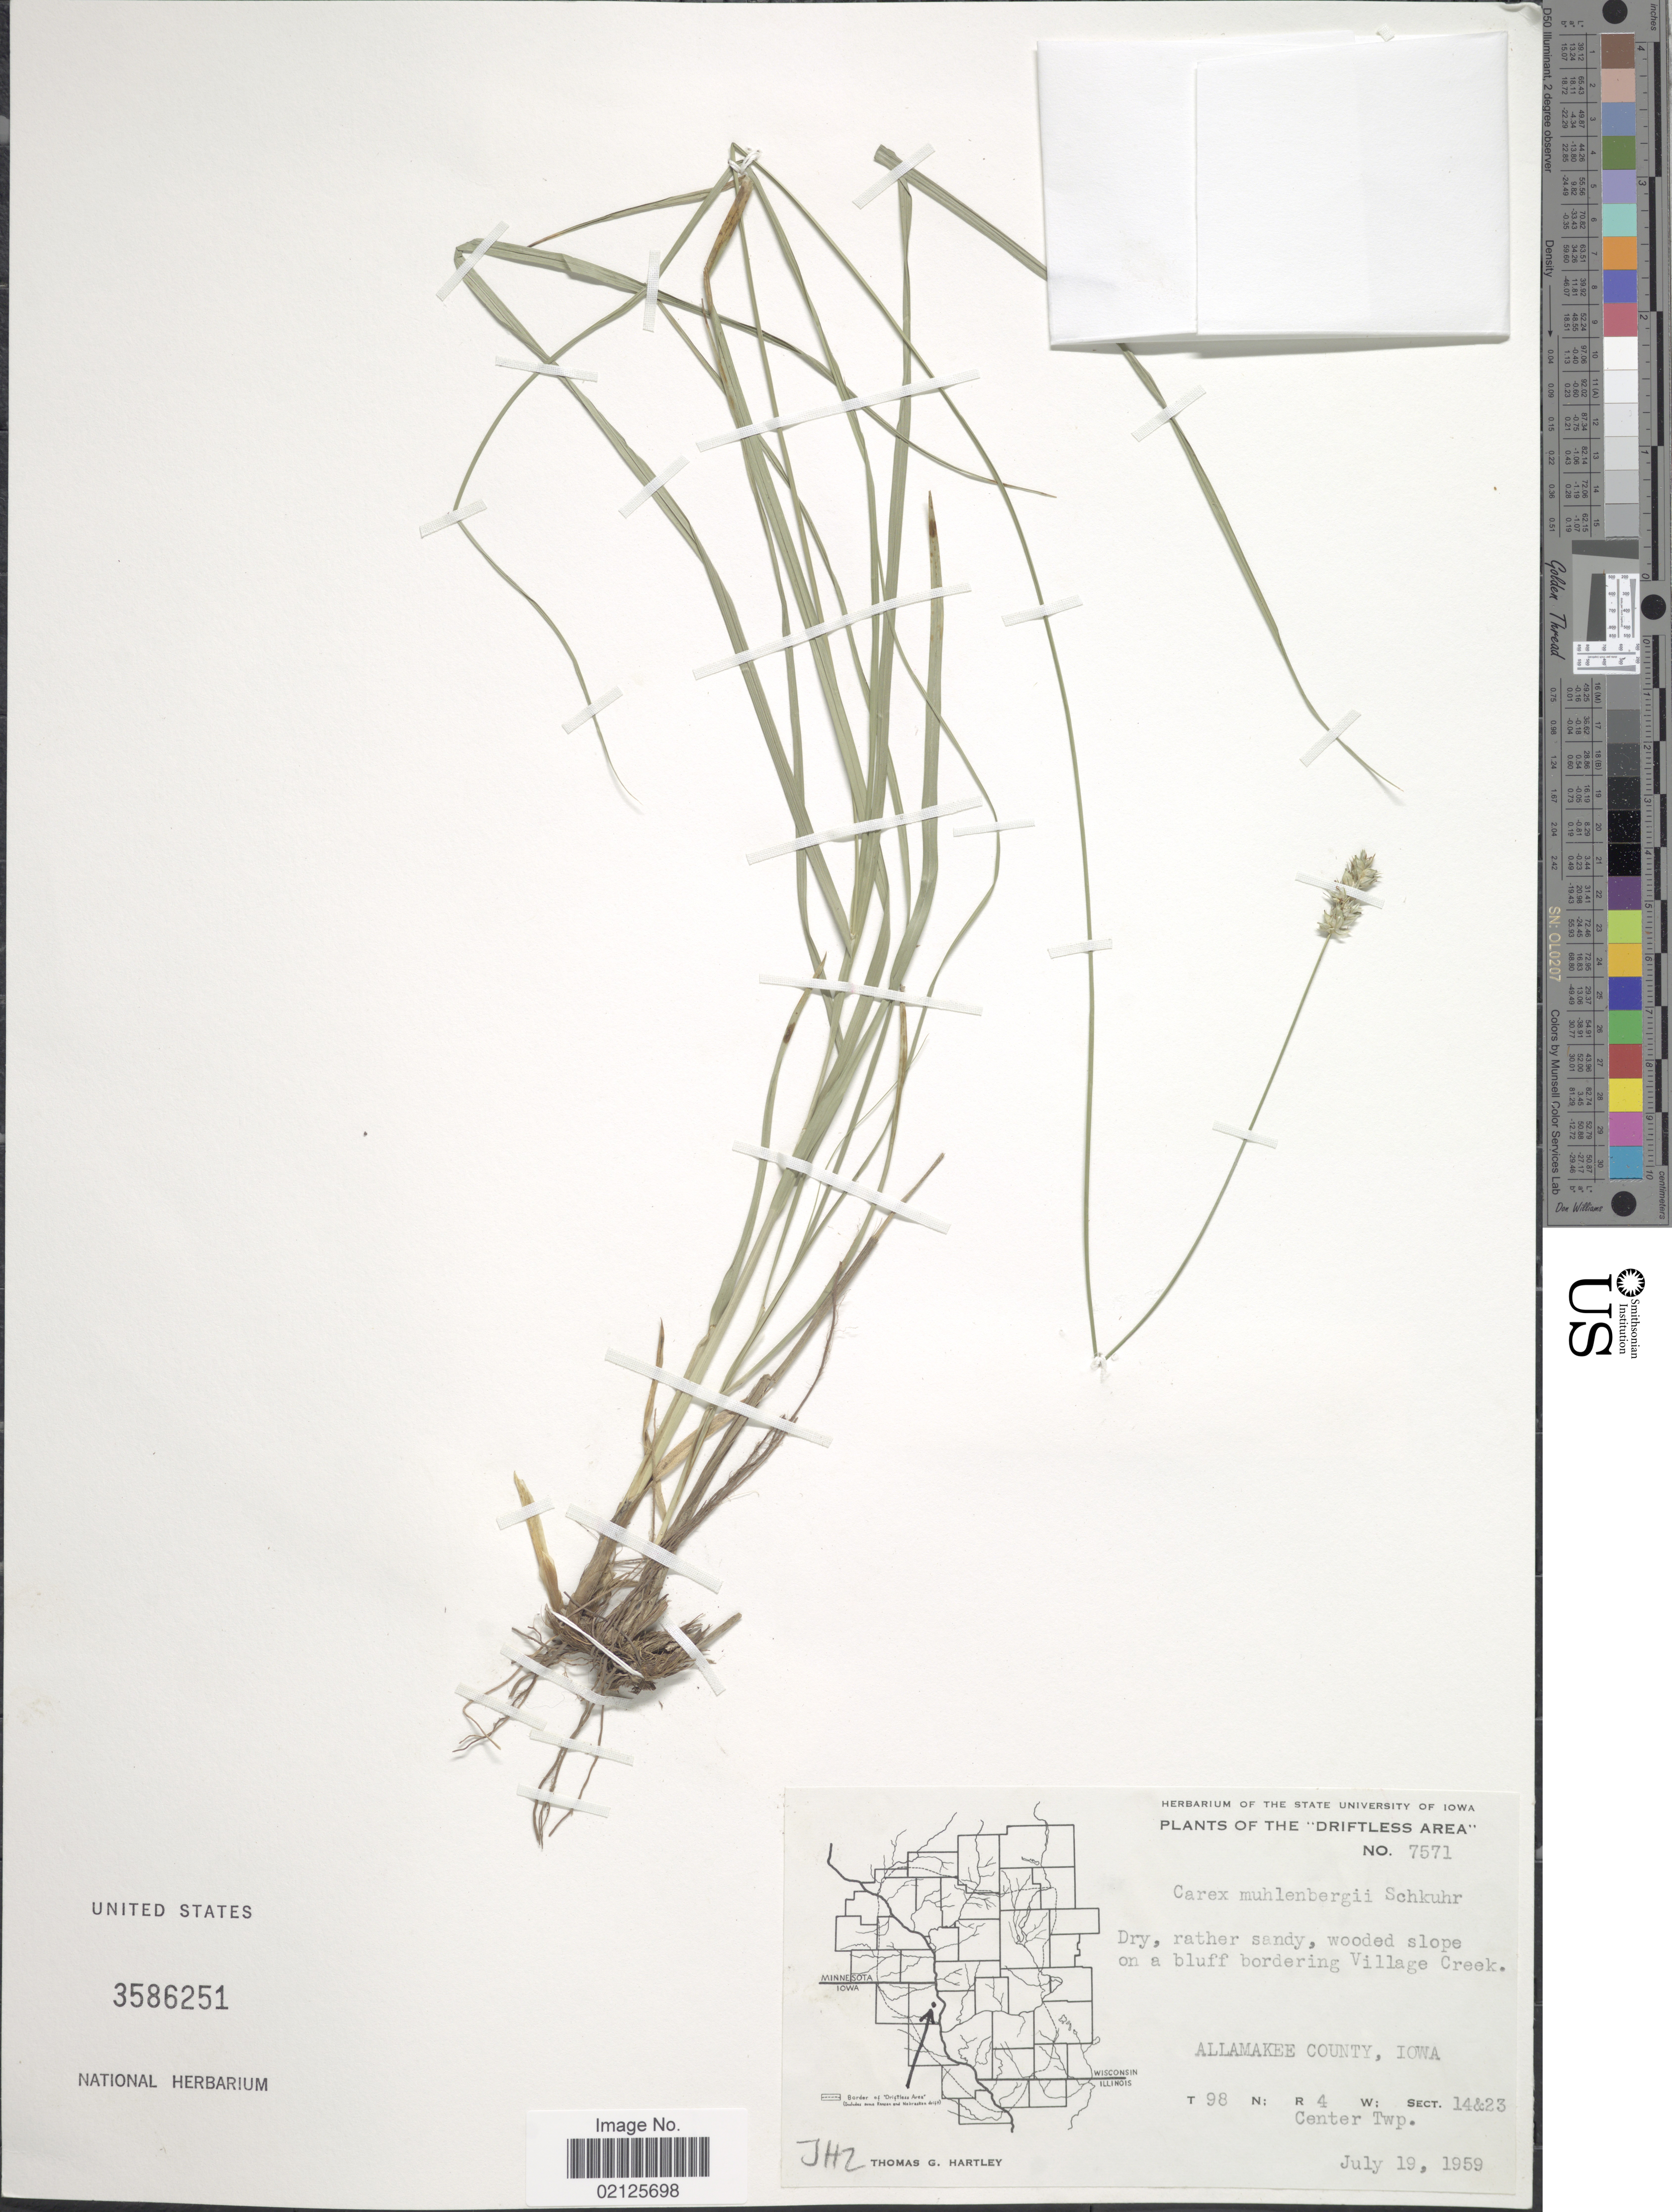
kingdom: Plantae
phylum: Tracheophyta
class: Liliopsida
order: Poales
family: Cyperaceae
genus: Carex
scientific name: Carex muehlenbergii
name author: Willd.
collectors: T. G. Hartley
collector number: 7571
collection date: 1959-07-19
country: United States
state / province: Iowa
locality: The 'Driftless Area',Dry, rather sandy, wooded slope on a bluff bordering Village Creek, Allamakee County, T 98 N; R 4 W; Sect. 14&23 Center Twp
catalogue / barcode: US 3586251